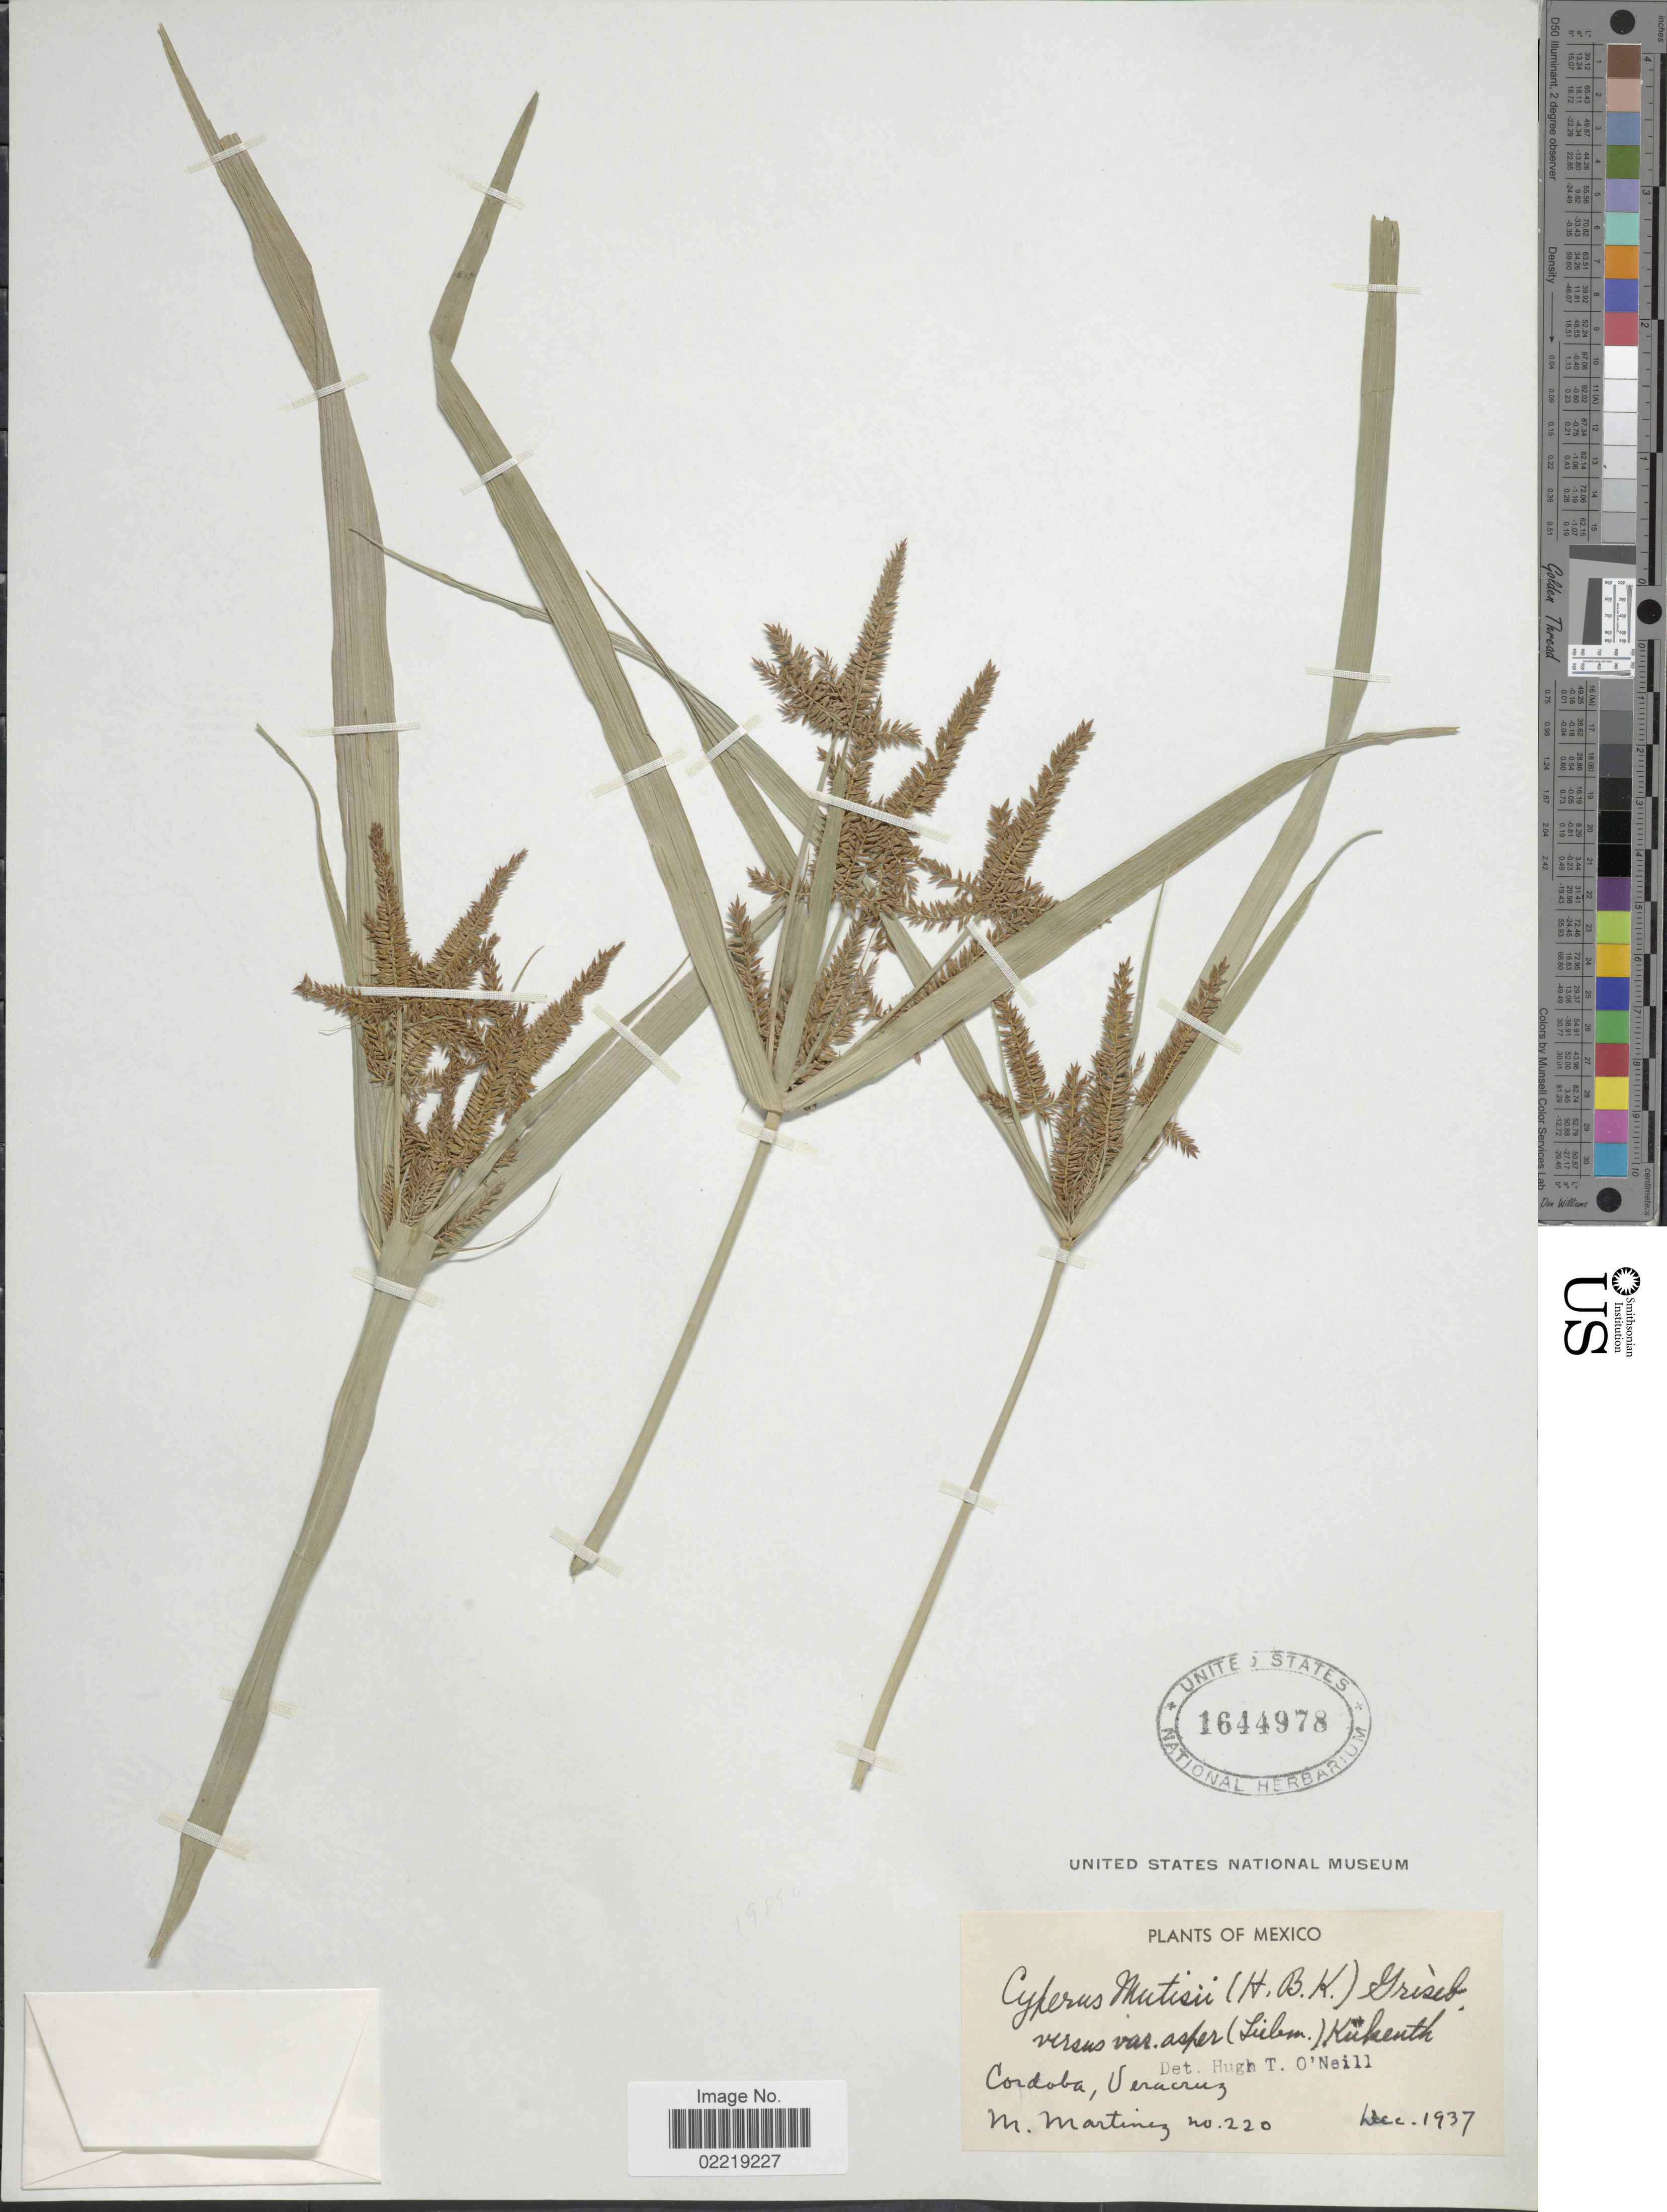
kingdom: Plantae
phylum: Tracheophyta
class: Liliopsida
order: Poales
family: Cyperaceae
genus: Cyperus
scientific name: Cyperus mutisii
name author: (Kunth) Andersson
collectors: M. Martinez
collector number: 220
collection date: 1937-12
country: Mexico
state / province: Veracruz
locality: Cordoba, Veracruz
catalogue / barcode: US 1644978